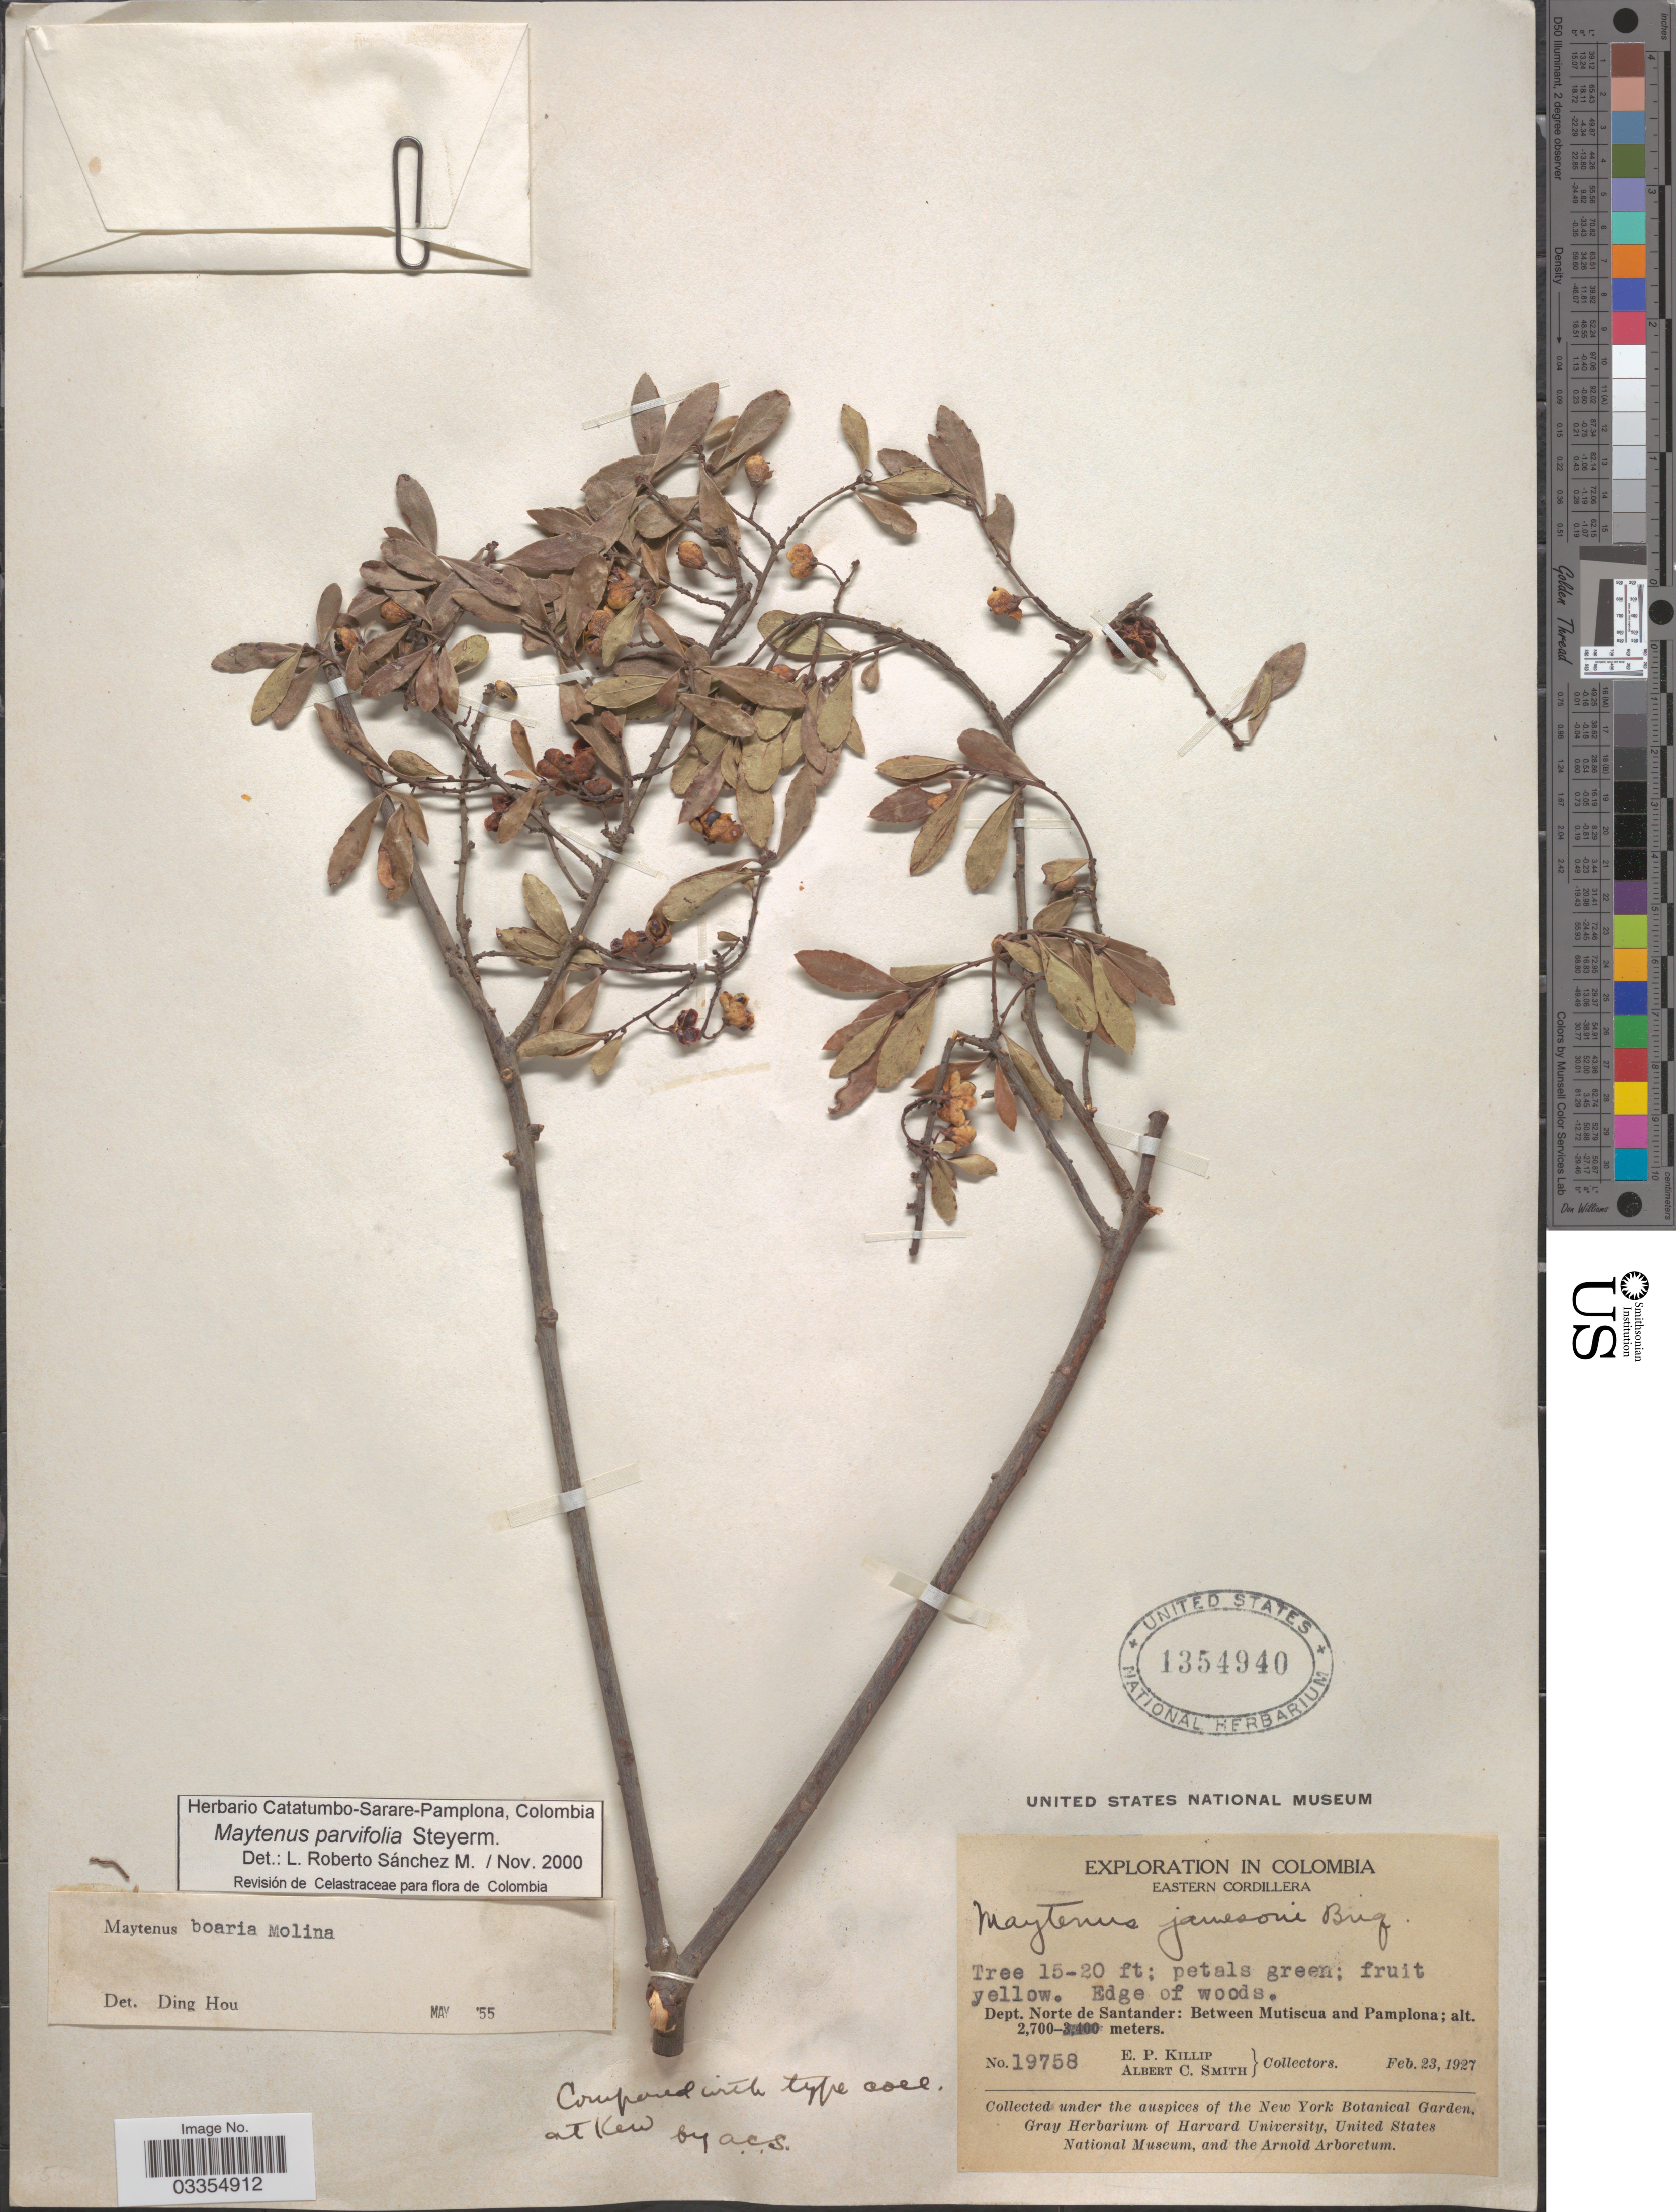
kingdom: Plantae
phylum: Tracheophyta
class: Magnoliopsida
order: Celastrales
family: Celastraceae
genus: Maytenus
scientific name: Maytenus parvifolia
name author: Steyerm.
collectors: E. P. Killip & A. C. Smith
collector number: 19758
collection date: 1927-02-23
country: Colombia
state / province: Norte de Santander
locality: Eastern Cordillera. Dept. Norte de Santander: Between Mutiscua and Pamplona.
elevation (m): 2700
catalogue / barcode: US 1354940